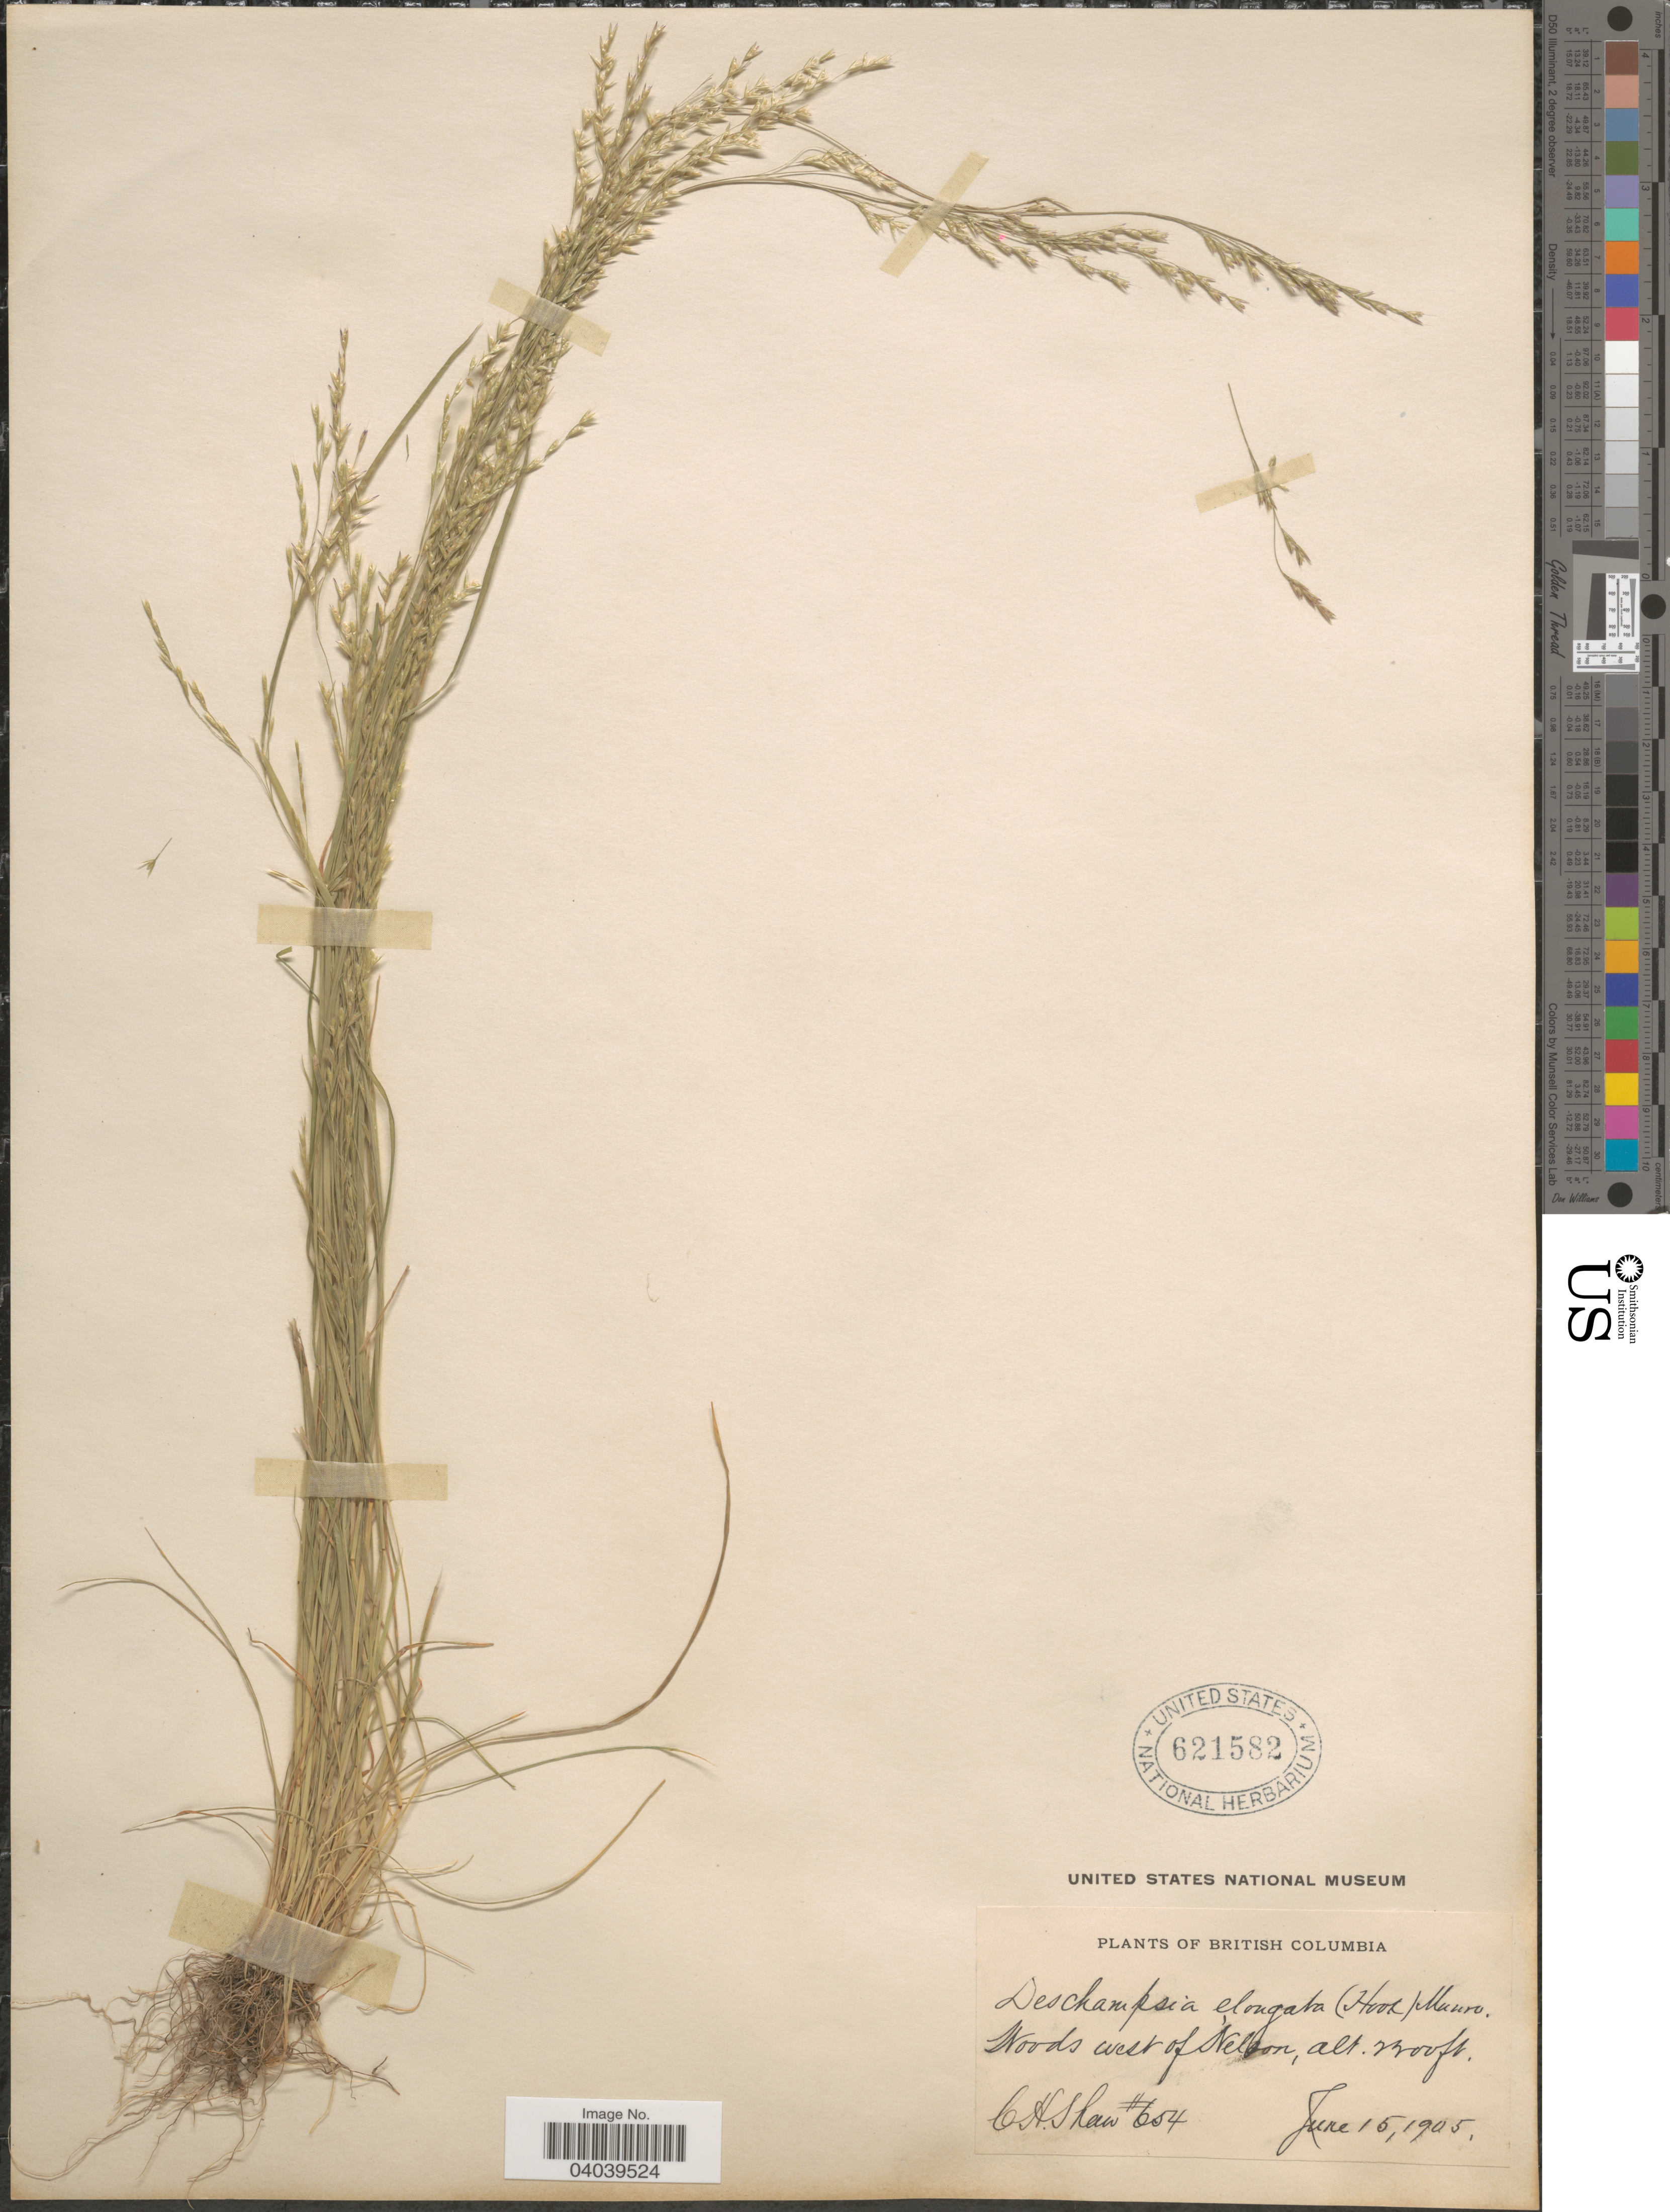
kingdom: Plantae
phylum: Tracheophyta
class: Liliopsida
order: Poales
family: Poaceae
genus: Deschampsia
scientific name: Deschampsia elongata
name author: (Hook.) Munro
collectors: C. H. Shaw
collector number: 654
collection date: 1905-06-15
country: Canada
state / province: British Columbia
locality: Woods west of Nelson.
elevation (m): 671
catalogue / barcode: US 621582